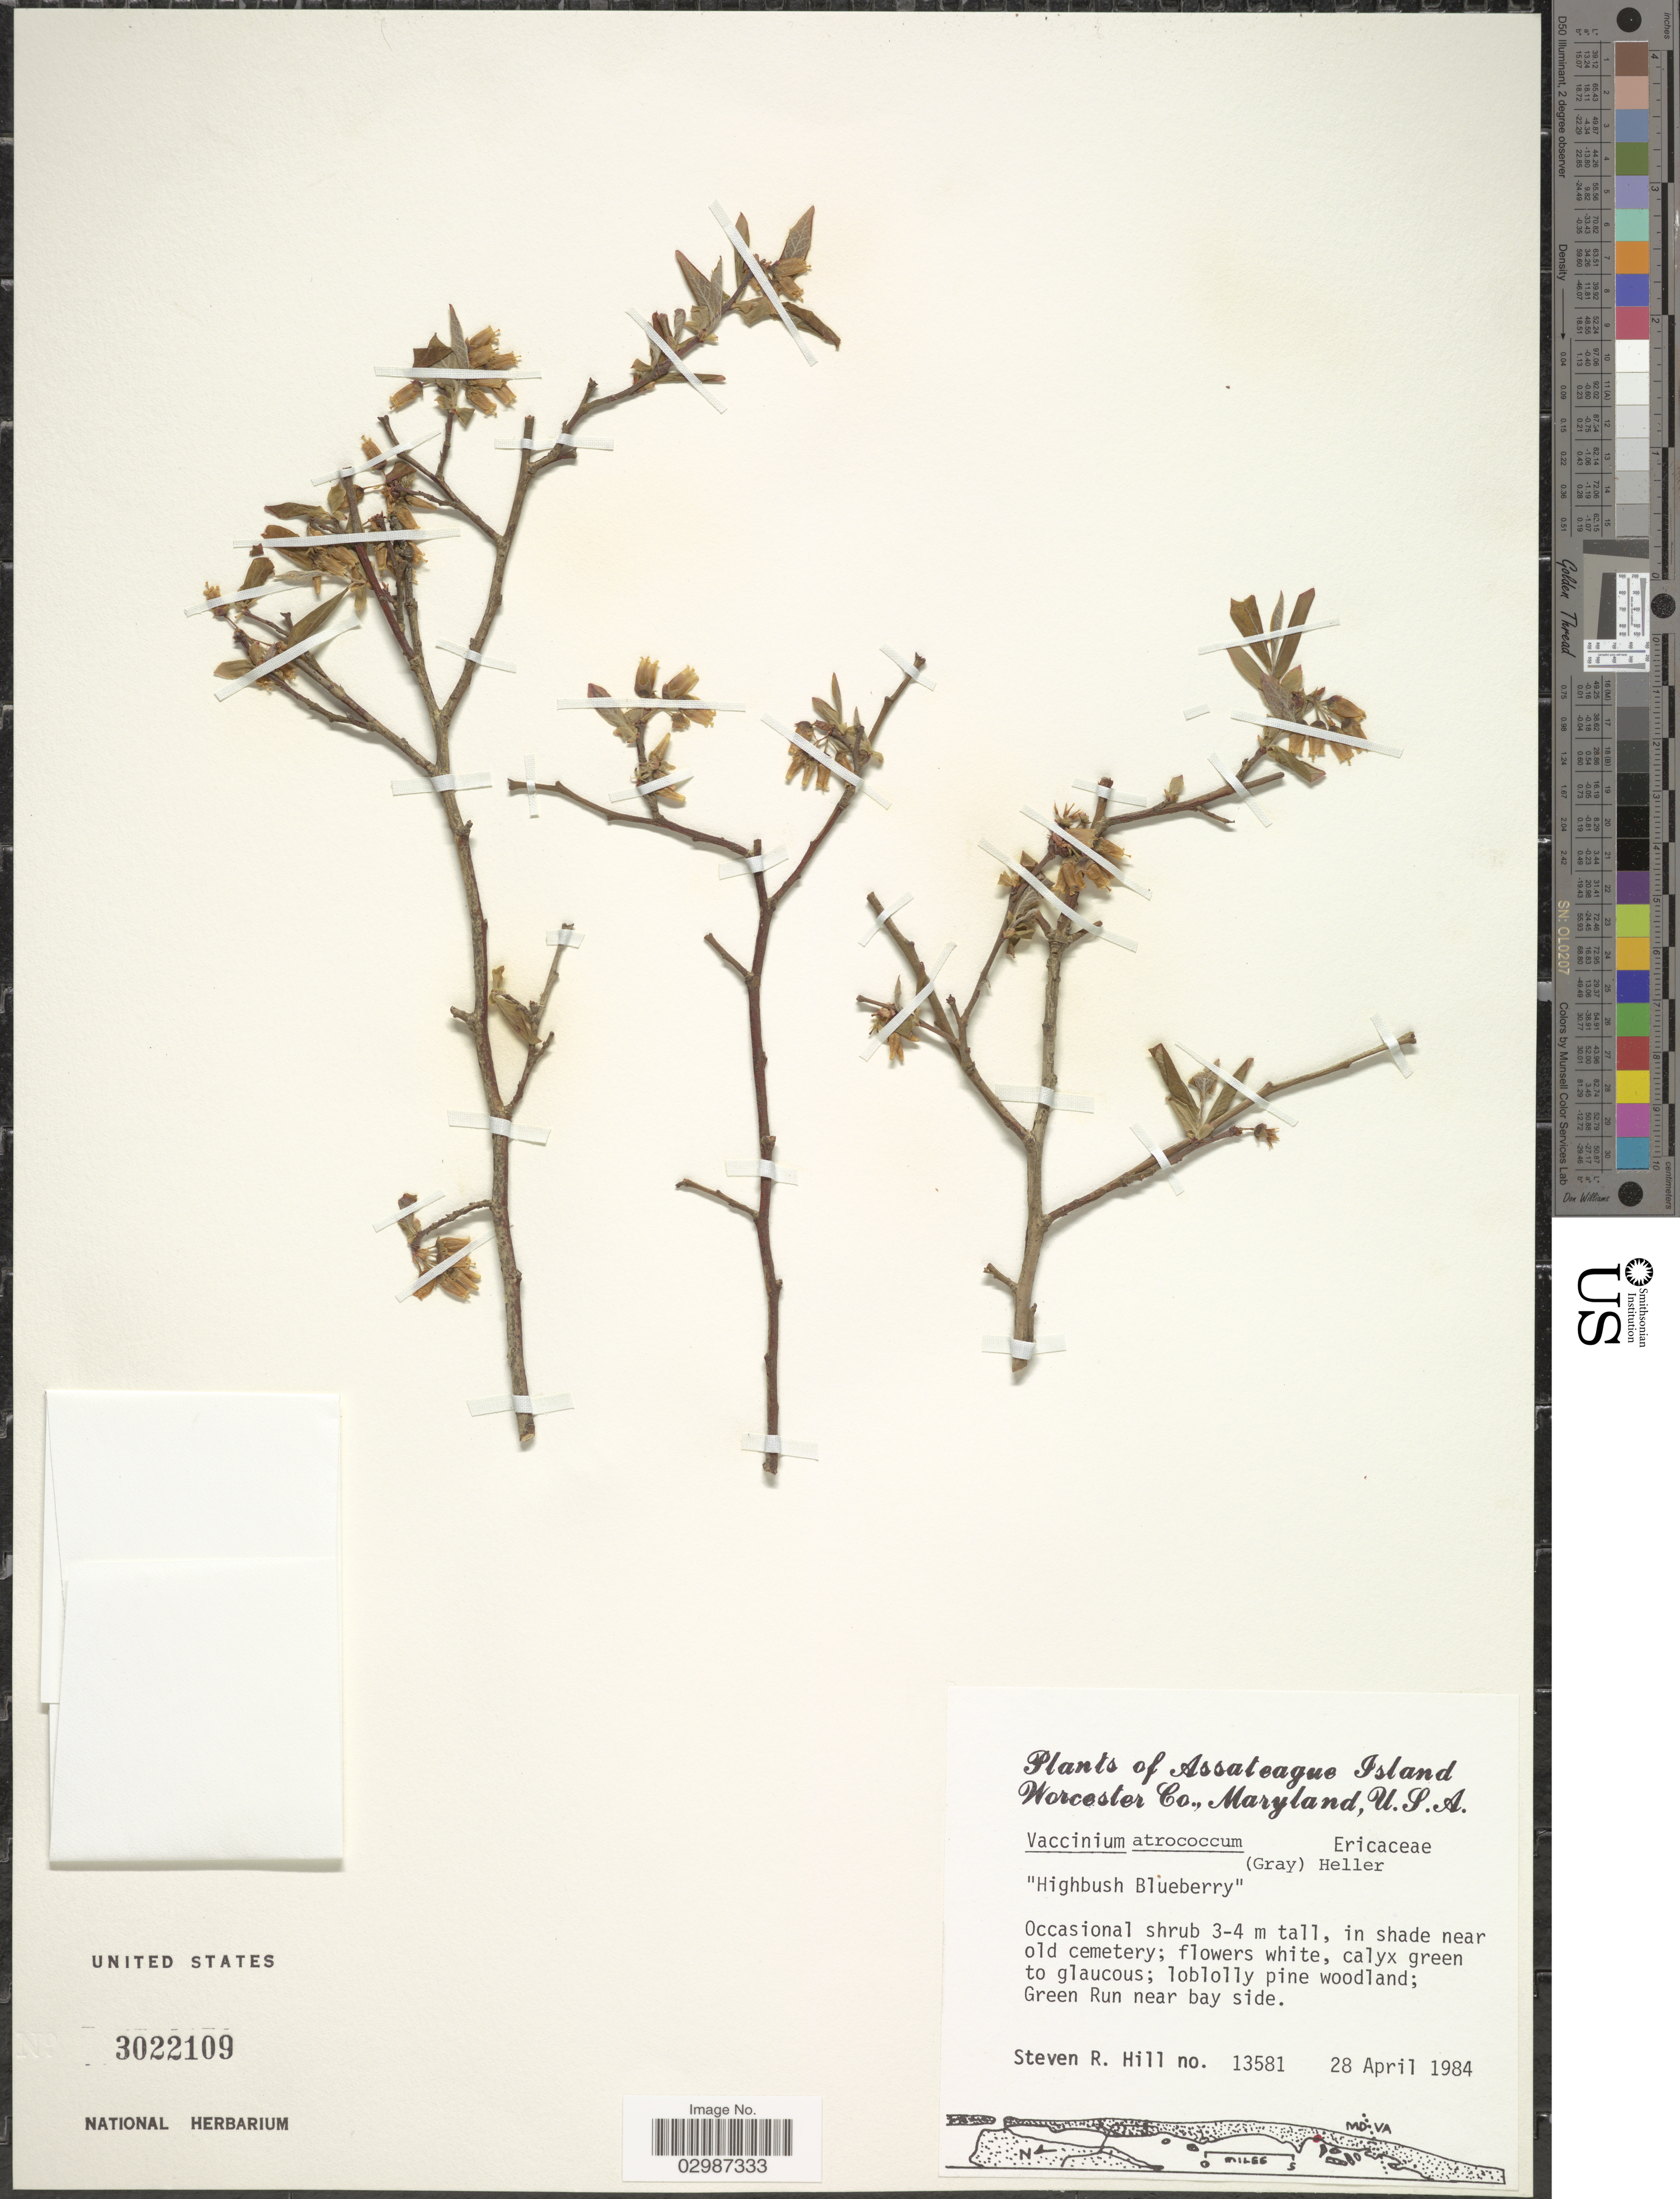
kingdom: Plantae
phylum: Tracheophyta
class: Magnoliopsida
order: Ericales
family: Ericaceae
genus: Vaccinium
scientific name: Vaccinium atrococcum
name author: (A. Gray) A. Heller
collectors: S. R. Hill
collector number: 13581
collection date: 1984-04-28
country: United States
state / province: Maryland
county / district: Worcester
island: Assateague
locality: Green Run near Bayside.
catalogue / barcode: US 3022109